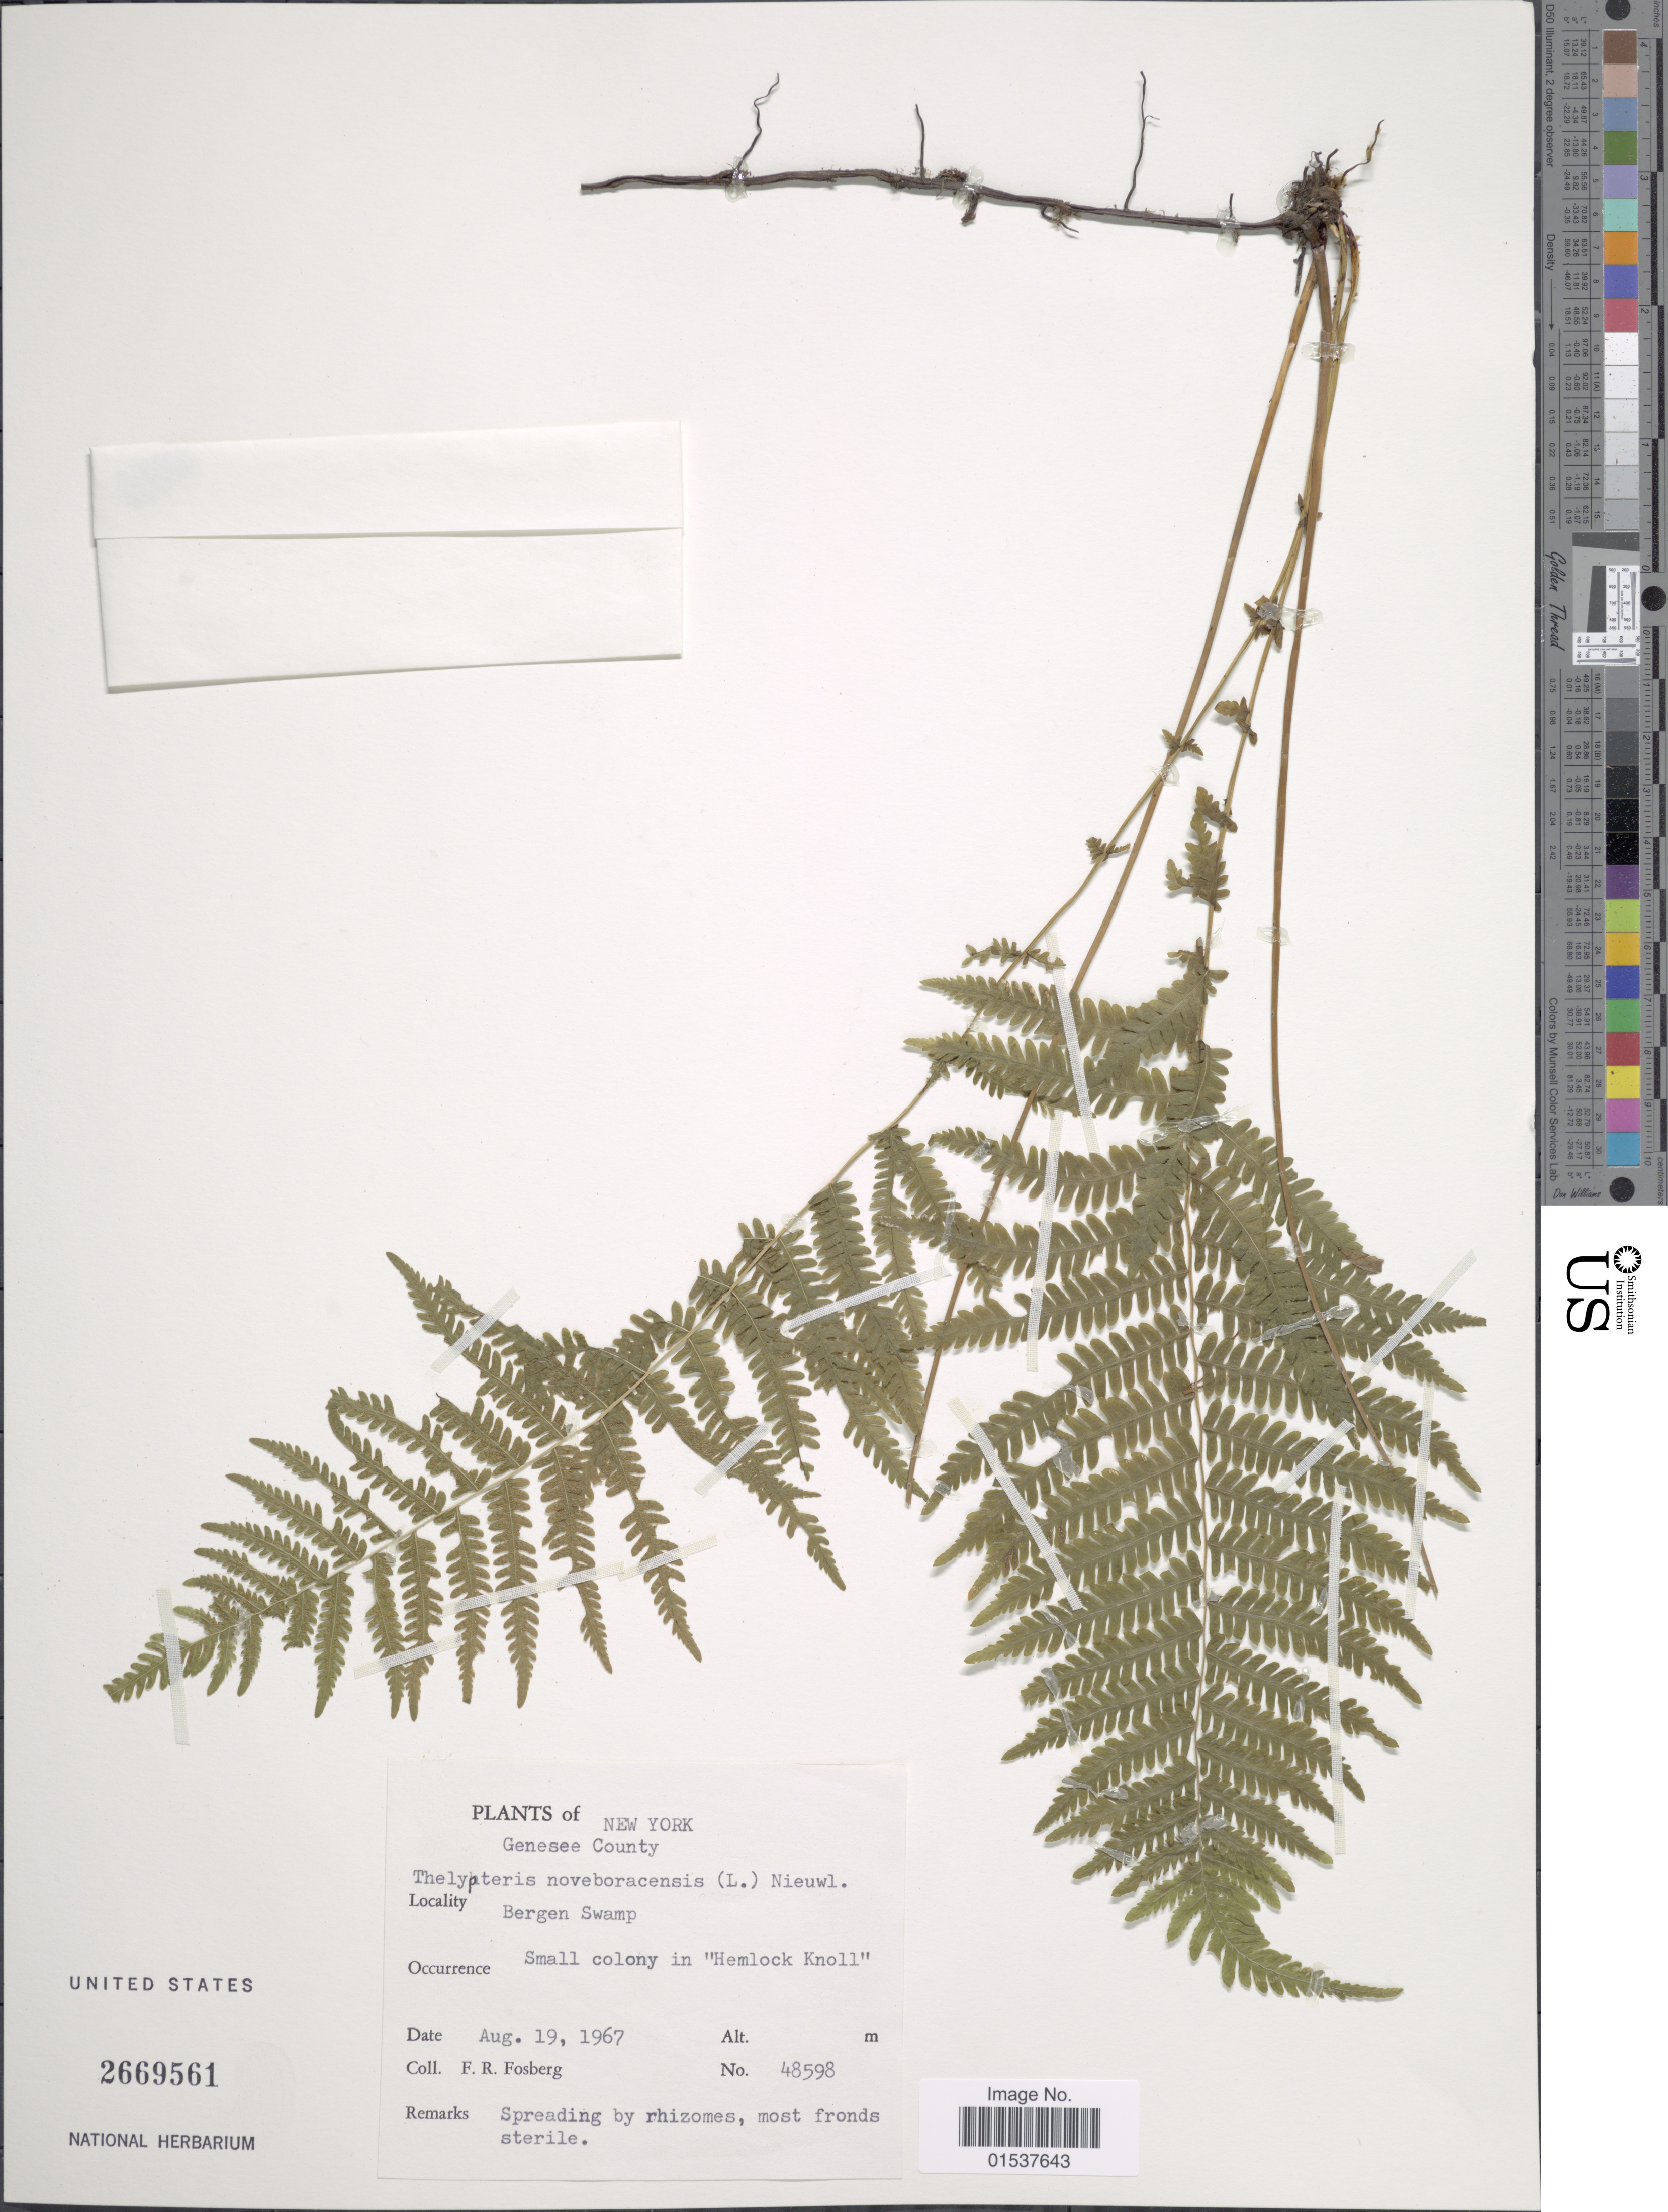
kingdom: Plantae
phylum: Tracheophyta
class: Polypodiopsida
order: Polypodiales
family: Thelypteridaceae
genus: Parathelypteris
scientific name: Parathelypteris noveboracensis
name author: (L.) Ching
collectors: F. R. Fosberg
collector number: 48598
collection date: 1967-08-19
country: United States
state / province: New York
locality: Genesee County, Bergen Swamp, Hemlock Knoll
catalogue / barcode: US 2669561